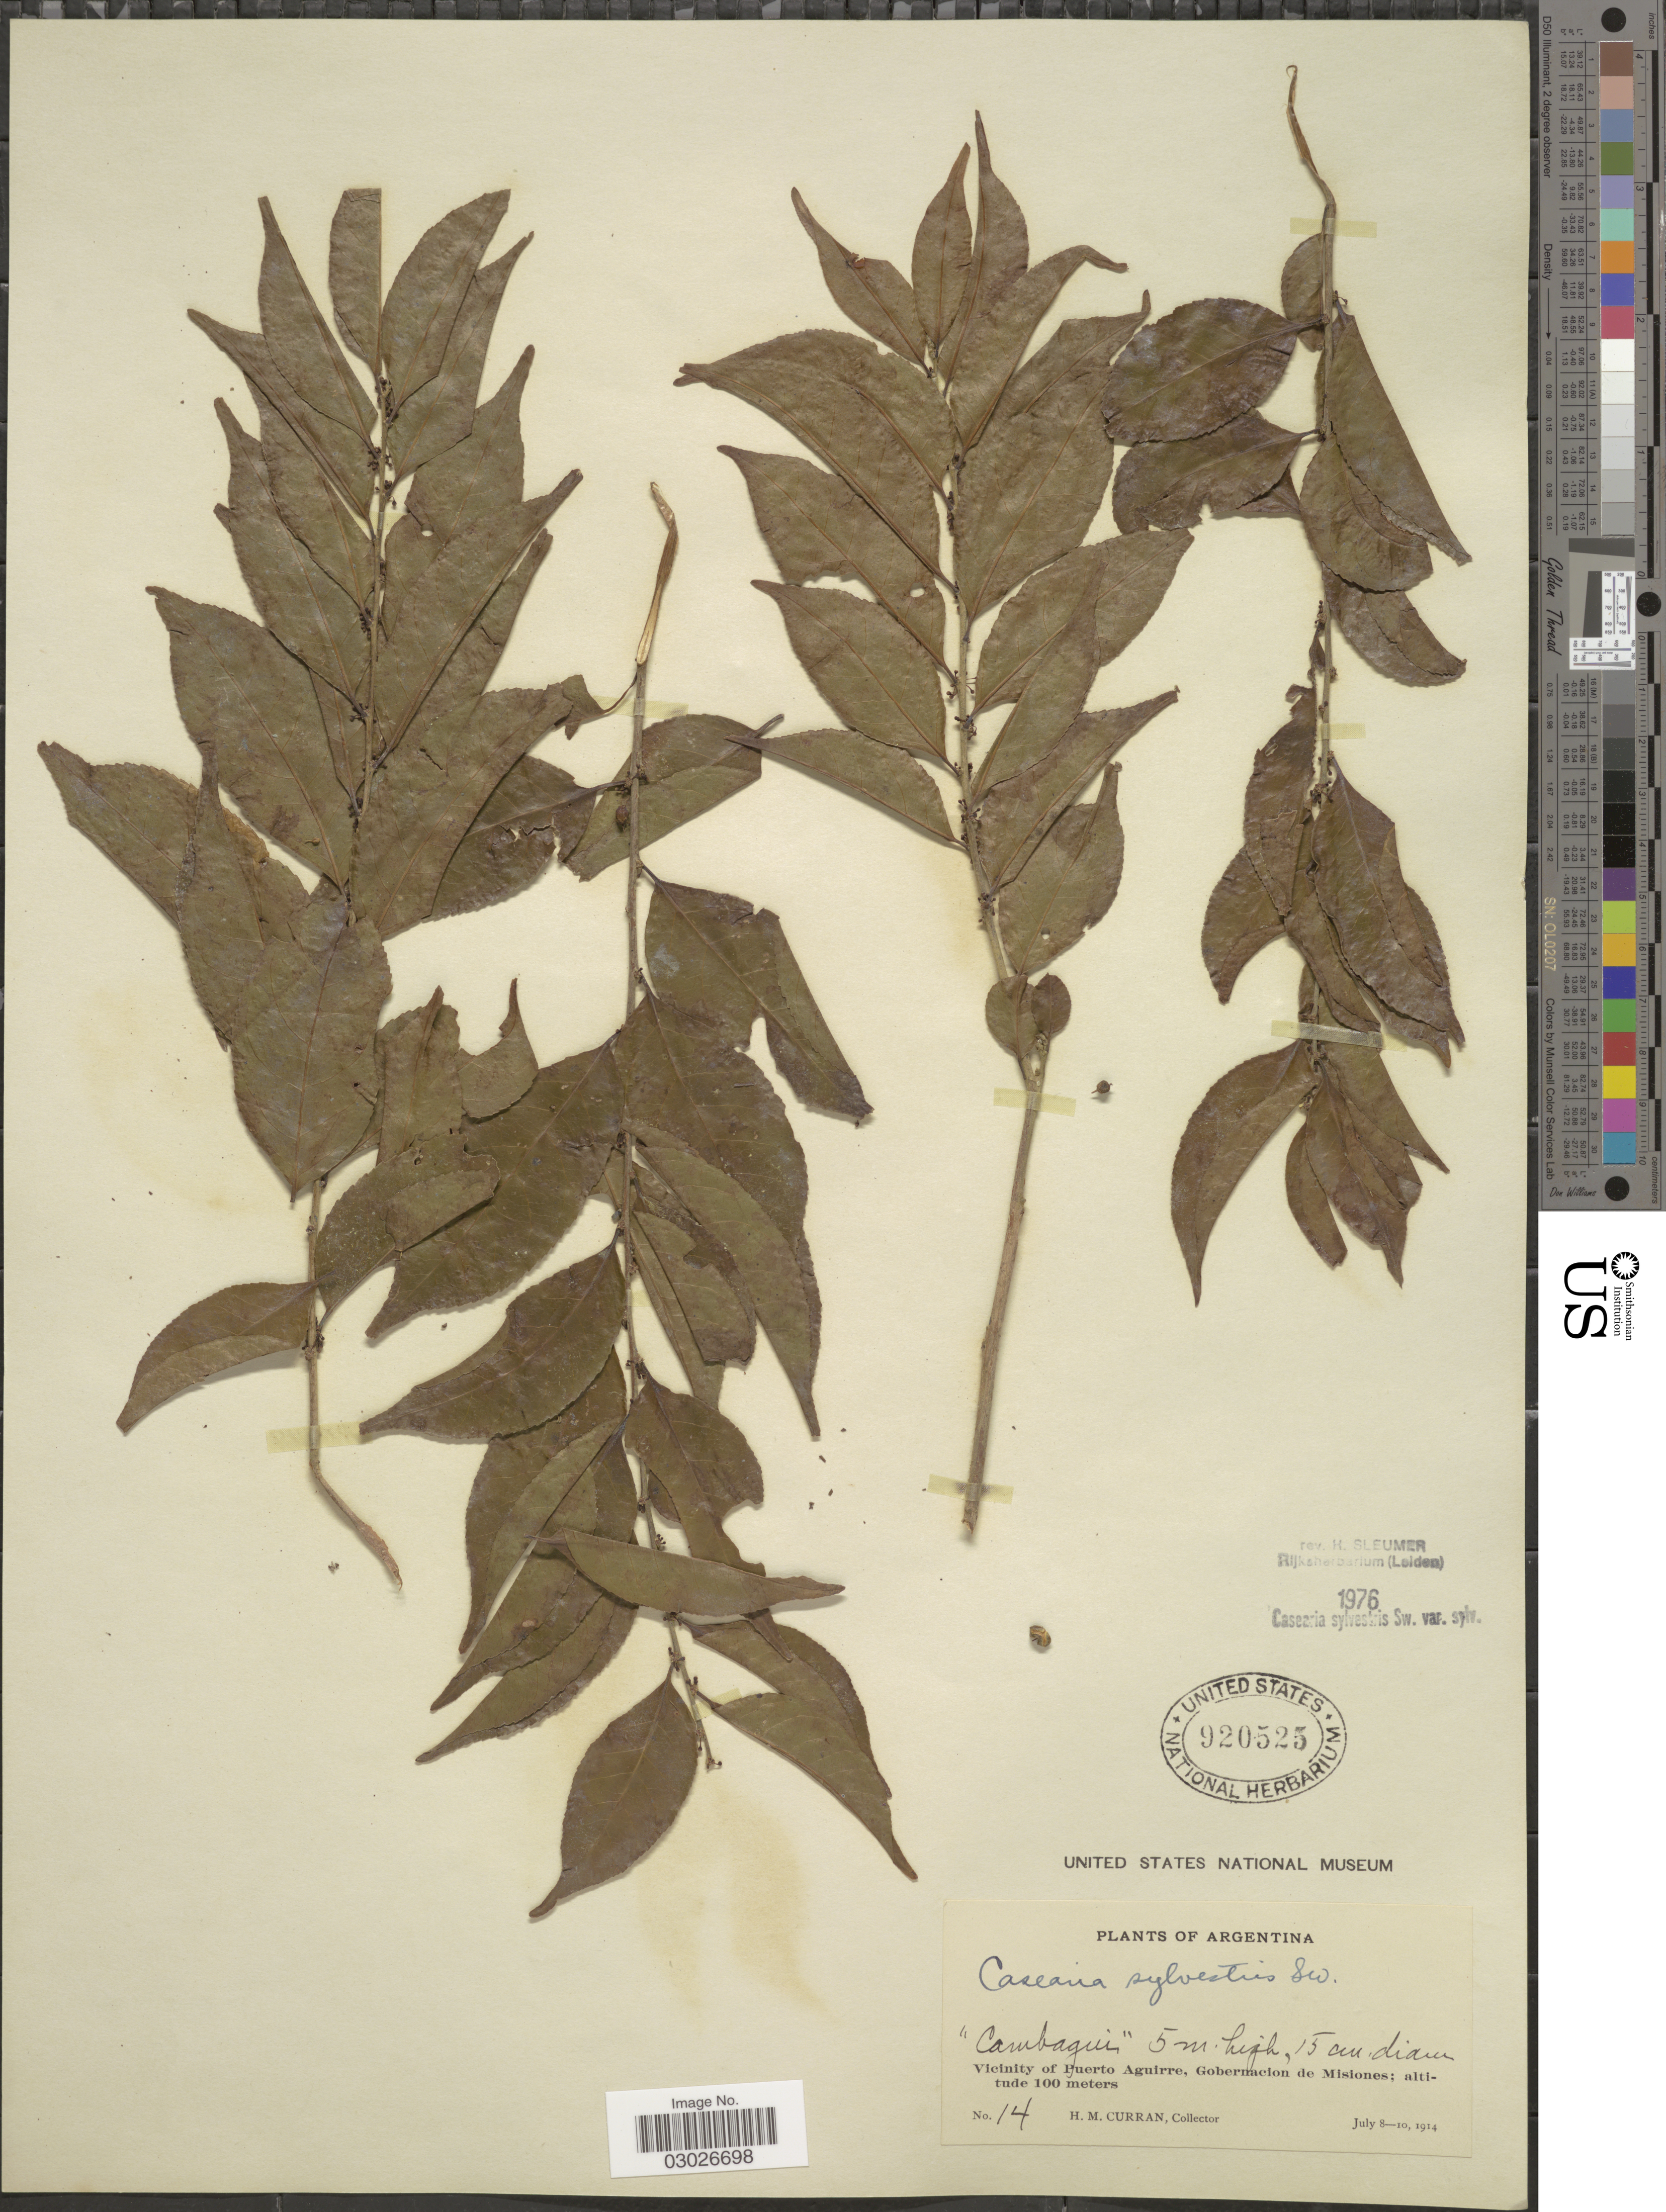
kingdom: Plantae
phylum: Tracheophyta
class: Magnoliopsida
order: Malpighiales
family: Salicaceae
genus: Casearia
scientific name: Casearia sylvestris var. sylvestris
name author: Sw.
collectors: H. M. Curran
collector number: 14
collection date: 1914-07-08/1914-07-10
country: Argentina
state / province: Misiones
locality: Vicinity of Puerto Aguirre, Gobernacion de Misiones.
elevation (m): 100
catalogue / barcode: US 920525